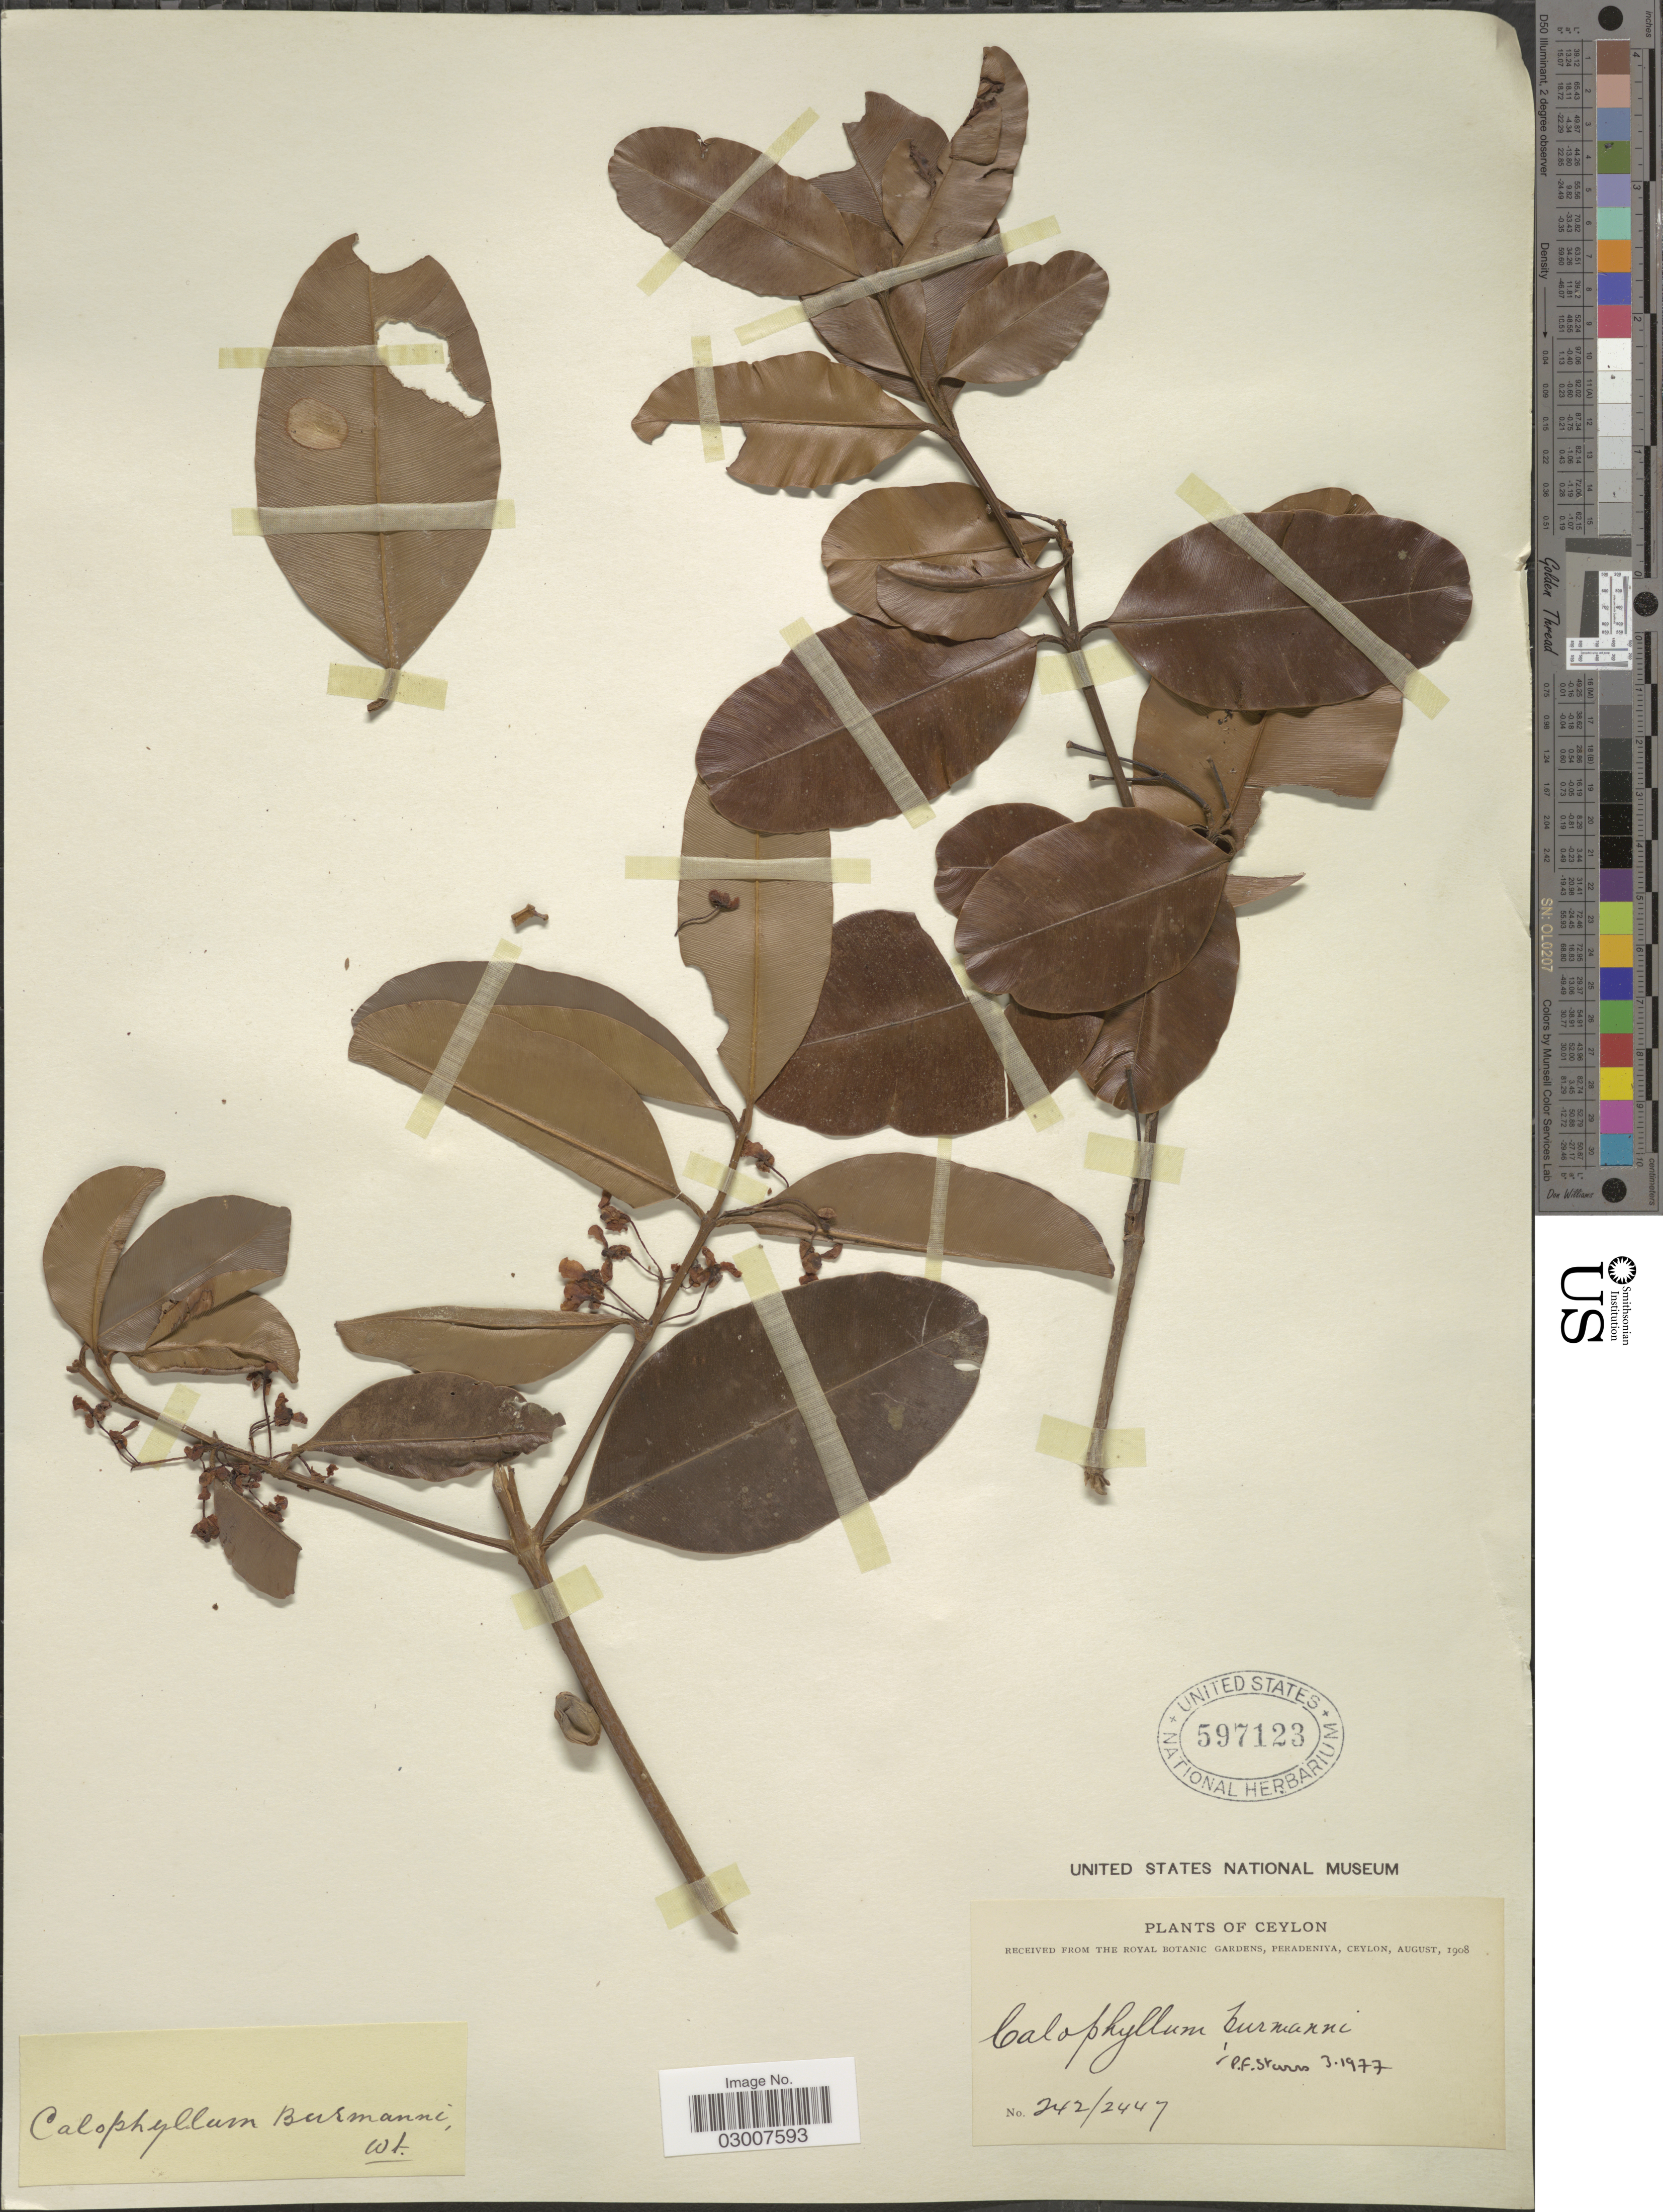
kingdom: Plantae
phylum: Tracheophyta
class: Magnoliopsida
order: Malpighiales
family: Calophyllaceae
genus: Calophyllum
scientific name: Calophyllum calaba var. calaba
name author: L.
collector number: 242/2447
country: Sri Lanka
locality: Ceylon.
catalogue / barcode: US 597123